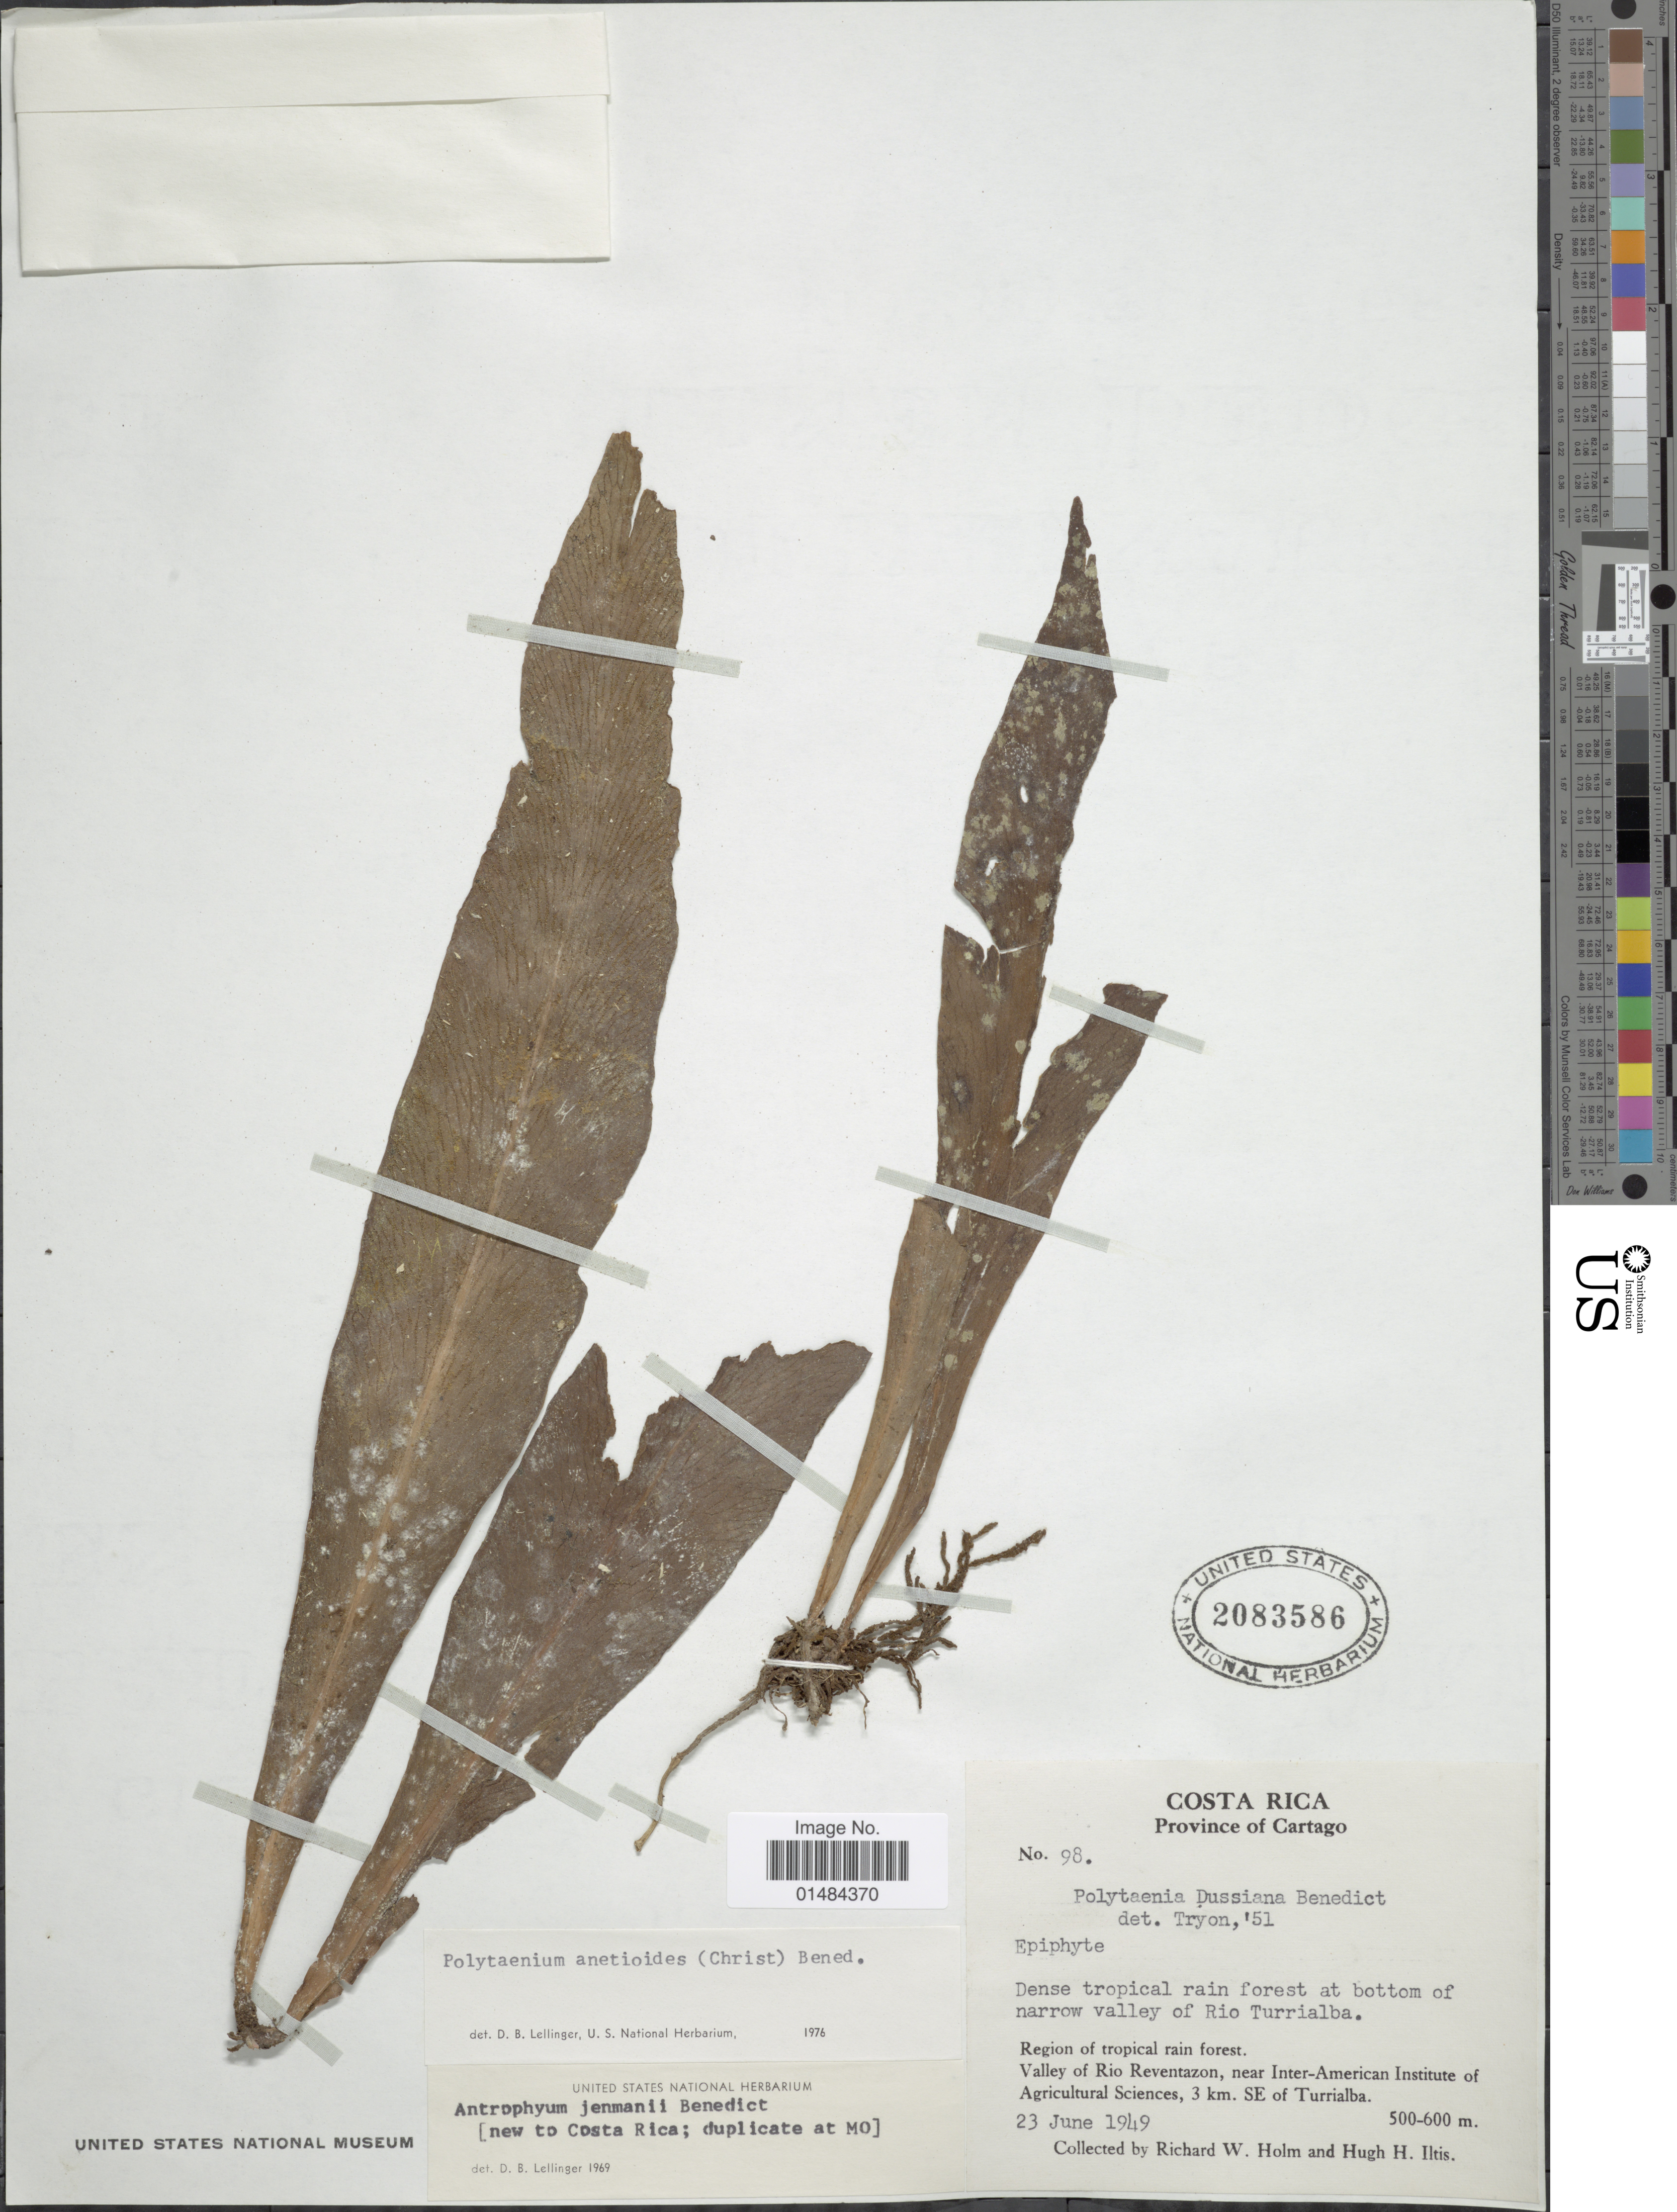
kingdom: Plantae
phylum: Tracheophyta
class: Polypodiopsida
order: Polypodiales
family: Pteridaceae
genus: Polytaenium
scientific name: Polytaenium anetioides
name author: (Christ) Benedict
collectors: R. W. Holm & H. H. Iltis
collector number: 98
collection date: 1949-06-23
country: Costa Rica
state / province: Cartago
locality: Costa Rica, Valley of Rio Reventazon, near Inter-American Institute of Agricultural Sciences, 3 km.SE of Turrialba.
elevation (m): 500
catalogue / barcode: US 2083586